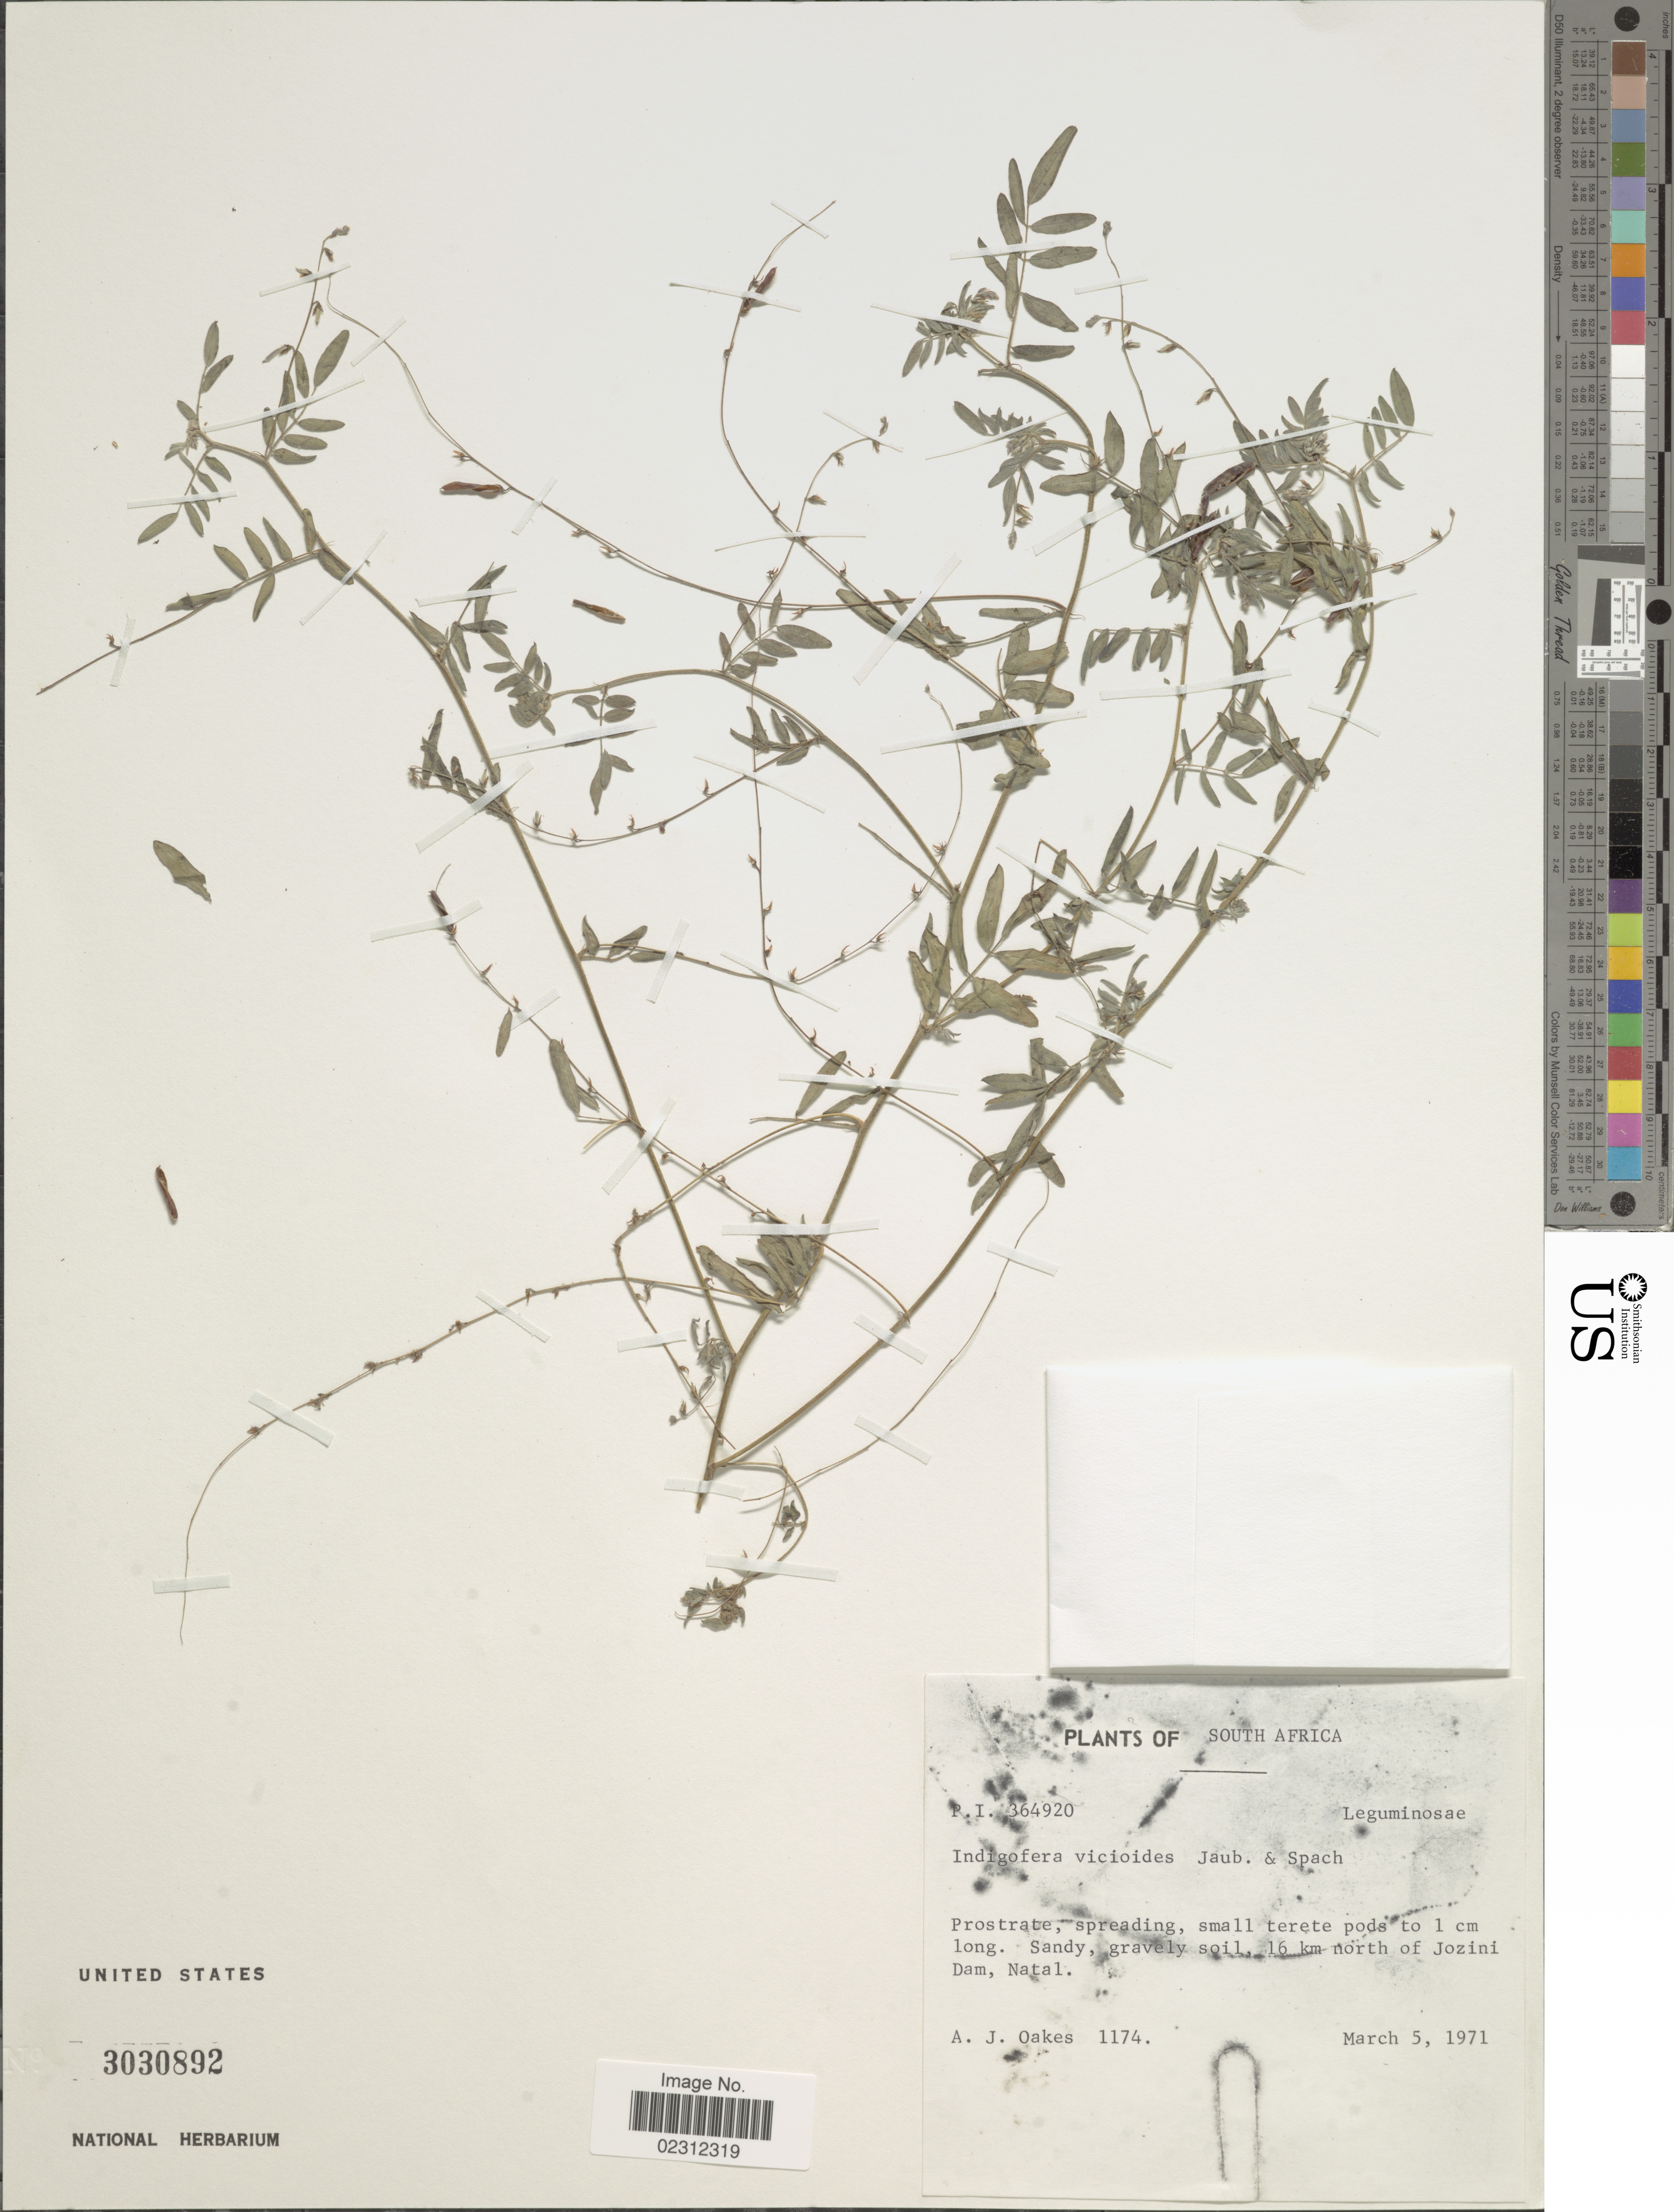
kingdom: Plantae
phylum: Tracheophyta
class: Magnoliopsida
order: Fabales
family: Fabaceae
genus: Indigofera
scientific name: Indigofera vicioides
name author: Jaub. & Spach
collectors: A. Oakes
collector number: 1174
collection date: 1971-03-05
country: South Africa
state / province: KwaZulu-Natal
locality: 16 km north of Jozini Dam, Natal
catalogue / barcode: US 3030892